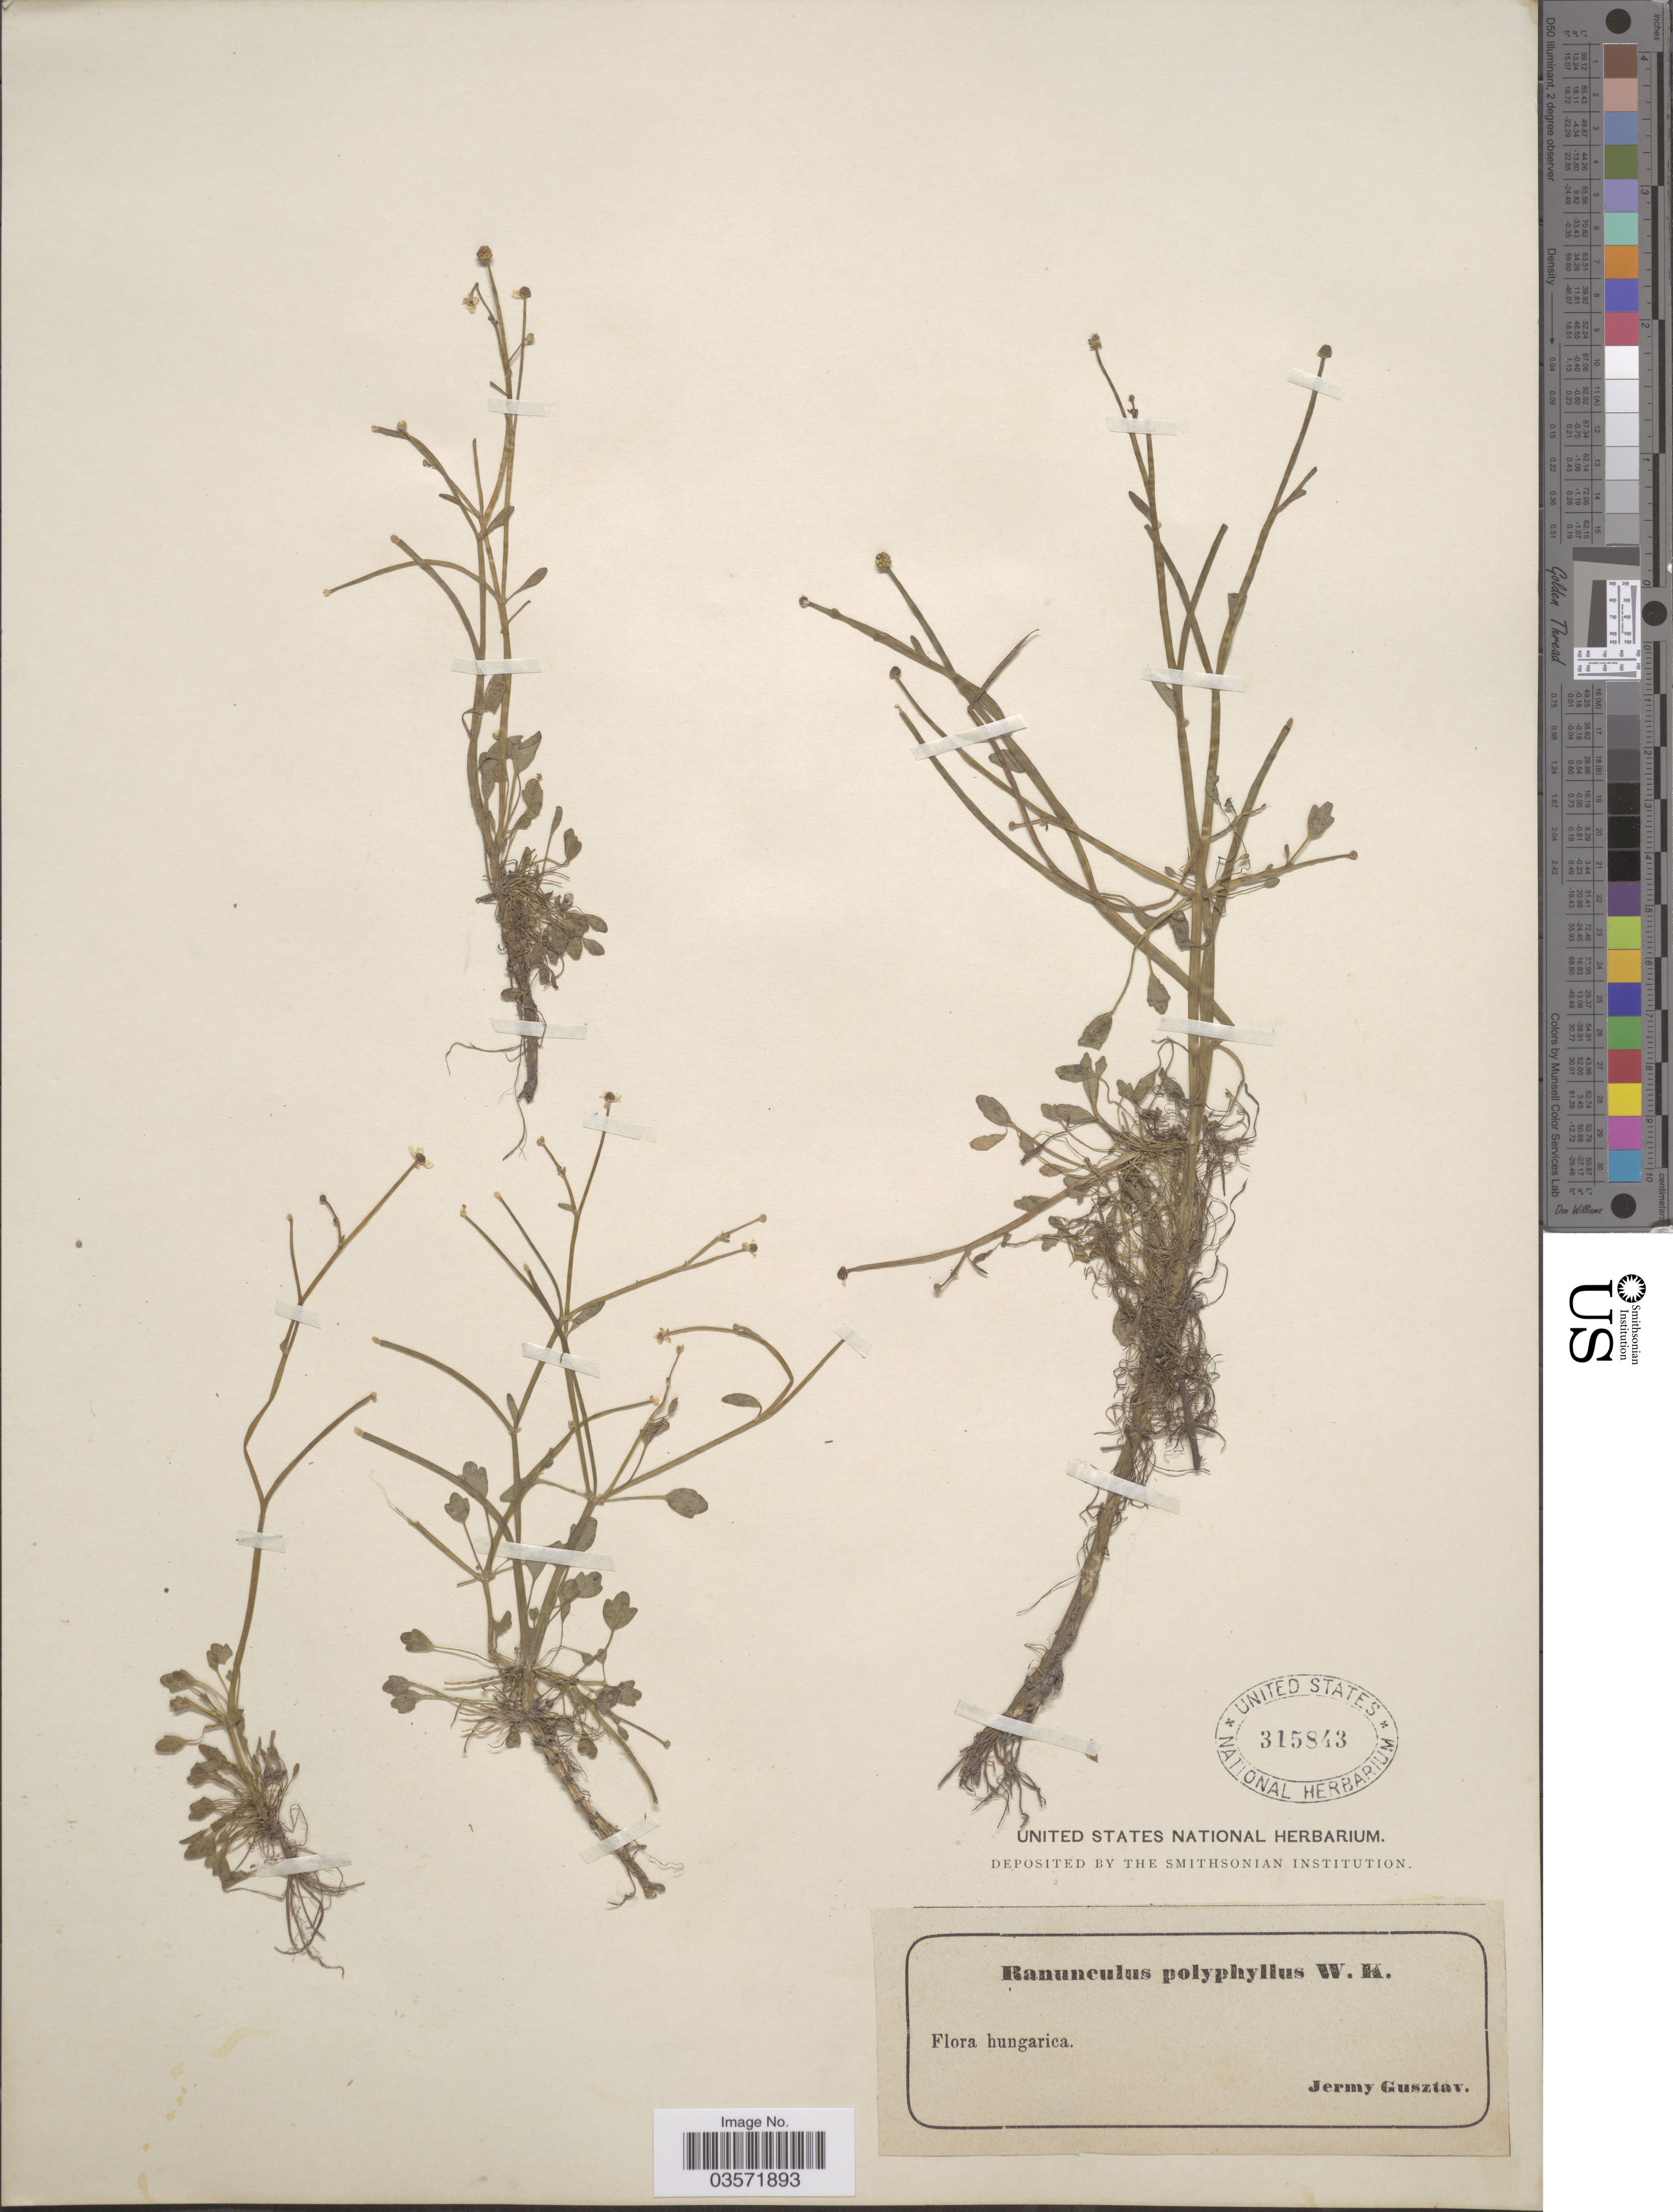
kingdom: Plantae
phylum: Tracheophyta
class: Magnoliopsida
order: Ranunculales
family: Ranunculaceae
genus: Ranunculus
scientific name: Ranunculus polyphyllus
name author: Waldst. & Kit. ex Willd.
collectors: G. Jermy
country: Hungary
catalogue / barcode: US 315843